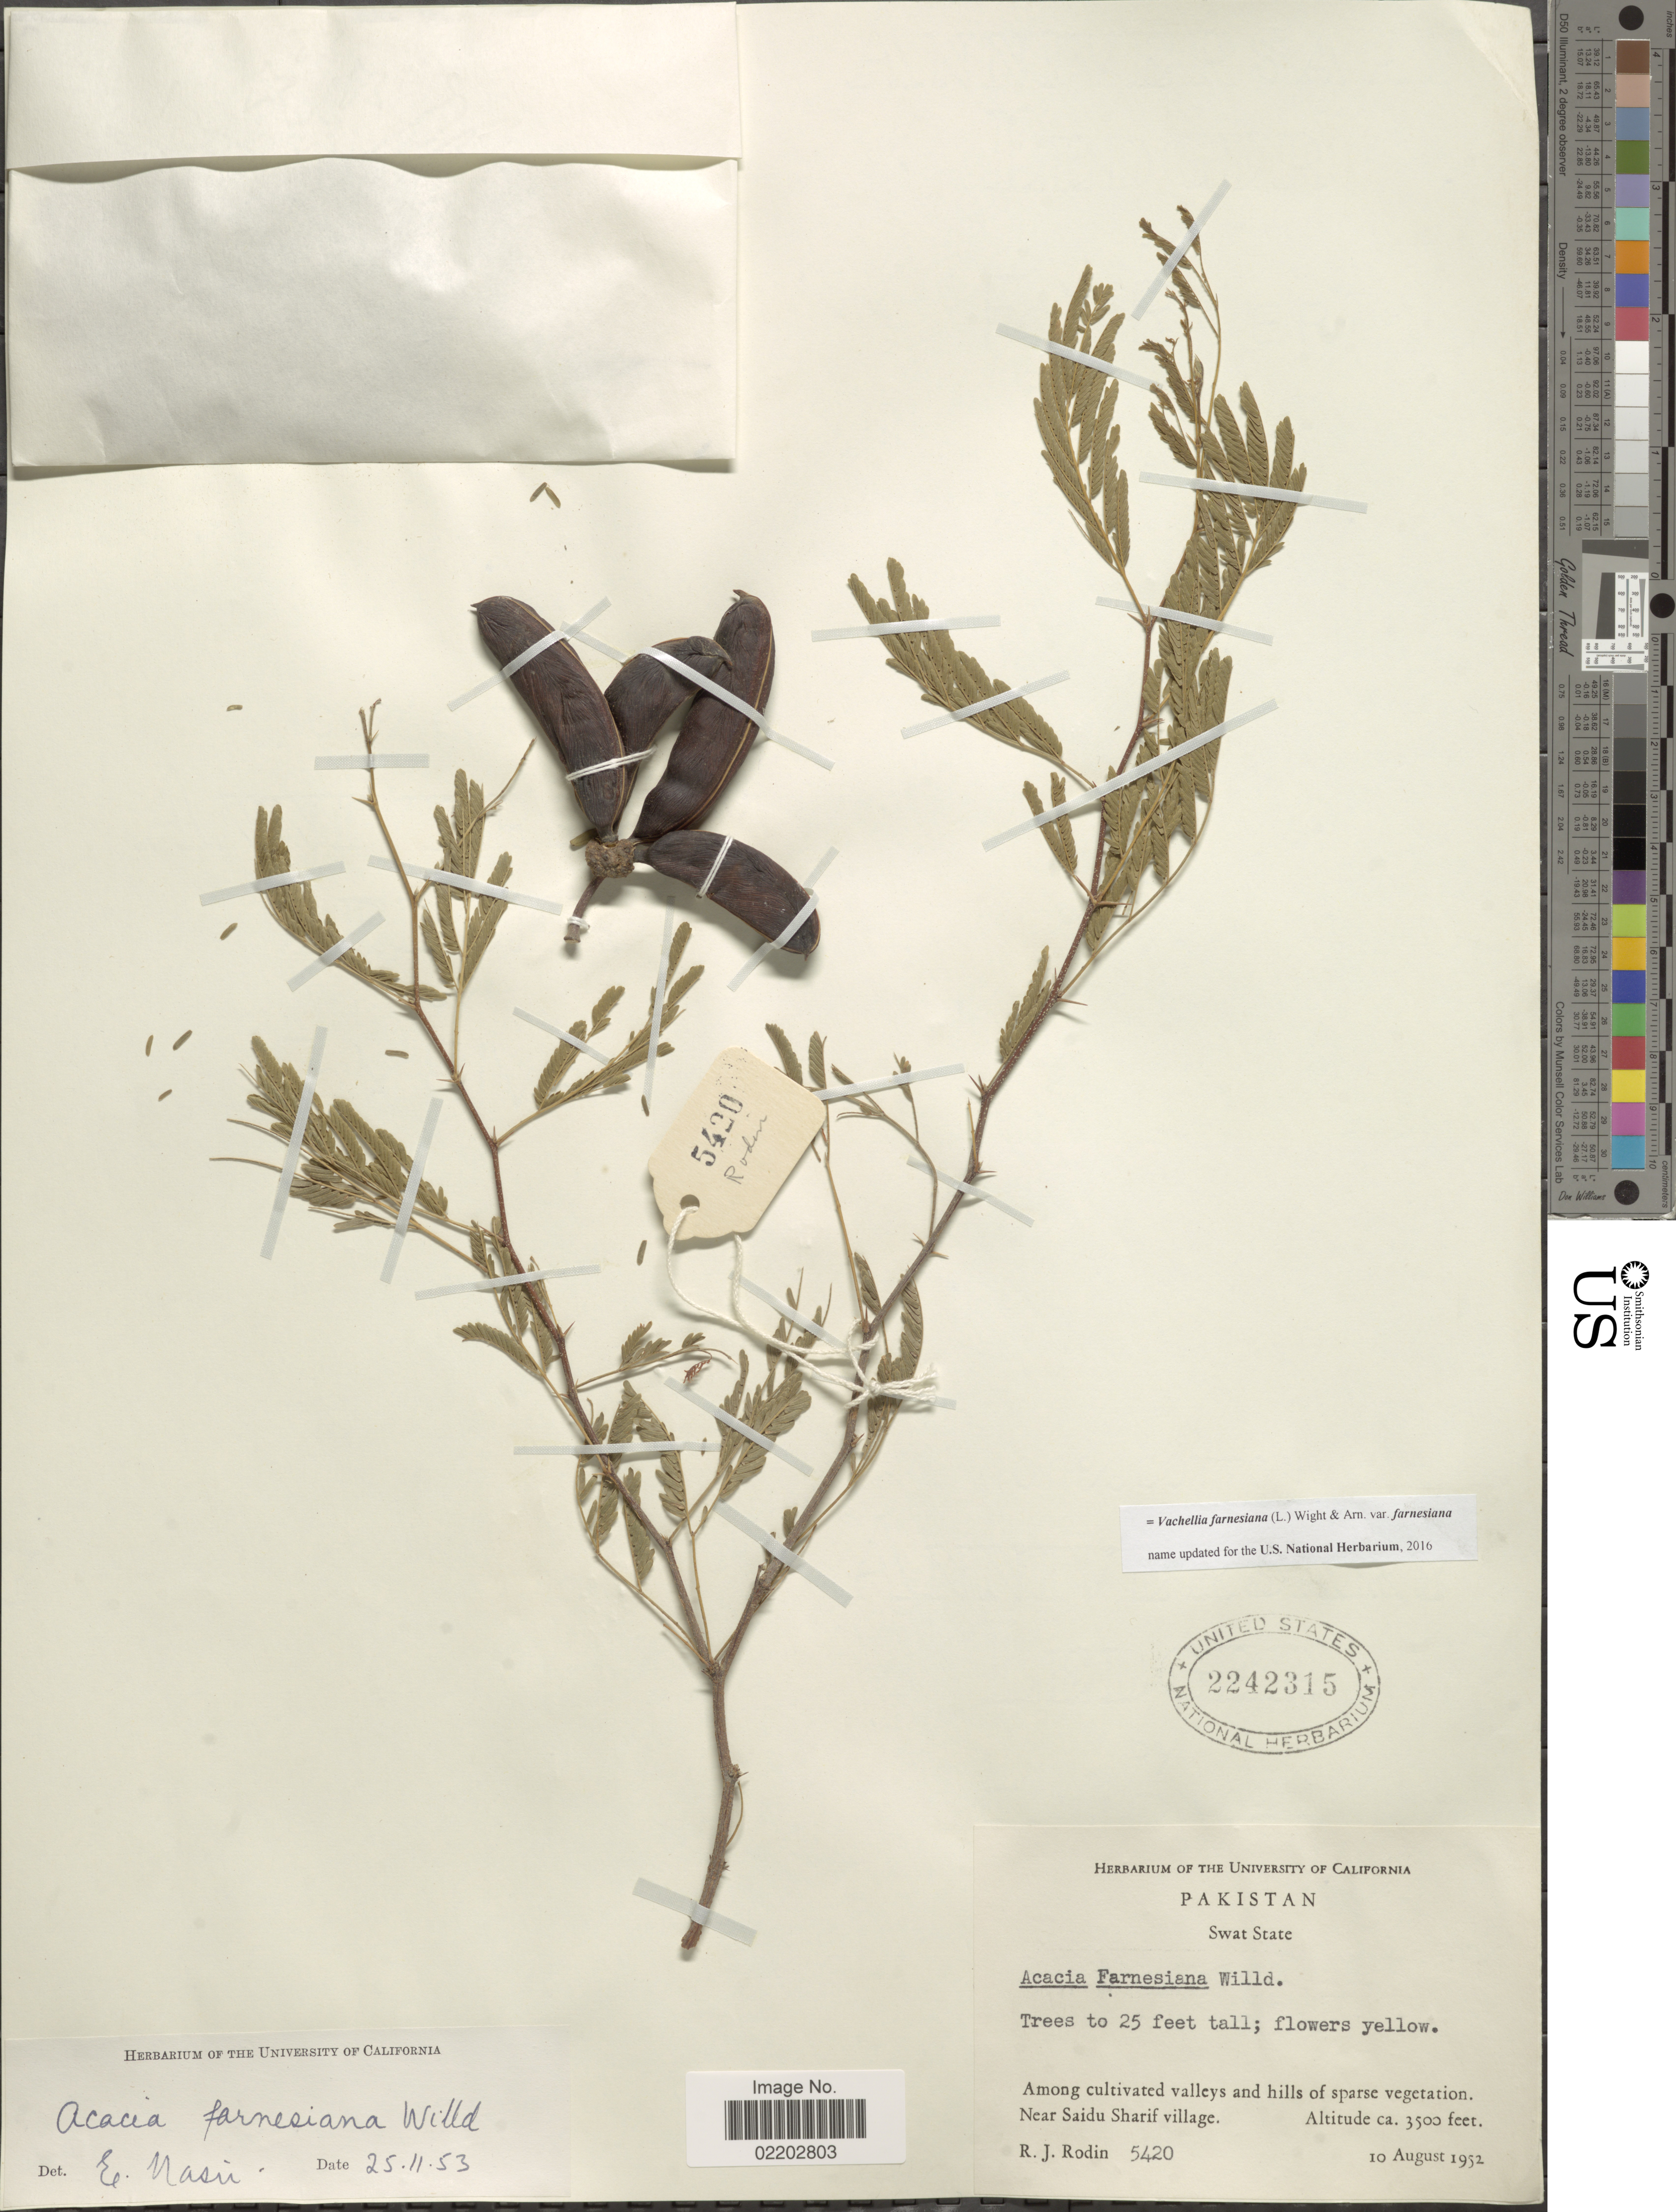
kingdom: Plantae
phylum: Tracheophyta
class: Magnoliopsida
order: Fabales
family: Fabaceae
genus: Vachellia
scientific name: Vachellia farnesiana var. farnesiana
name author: (L.) Wight & Arn.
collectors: R. J. Rodin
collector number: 5420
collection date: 1952-08-10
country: Pakistan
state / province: Khyber Pakhtunkhwa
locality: Swat State, among cultivated valleys and hills of sparse vegetation, near Saidu Sharif village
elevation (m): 1067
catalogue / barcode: US 2242315